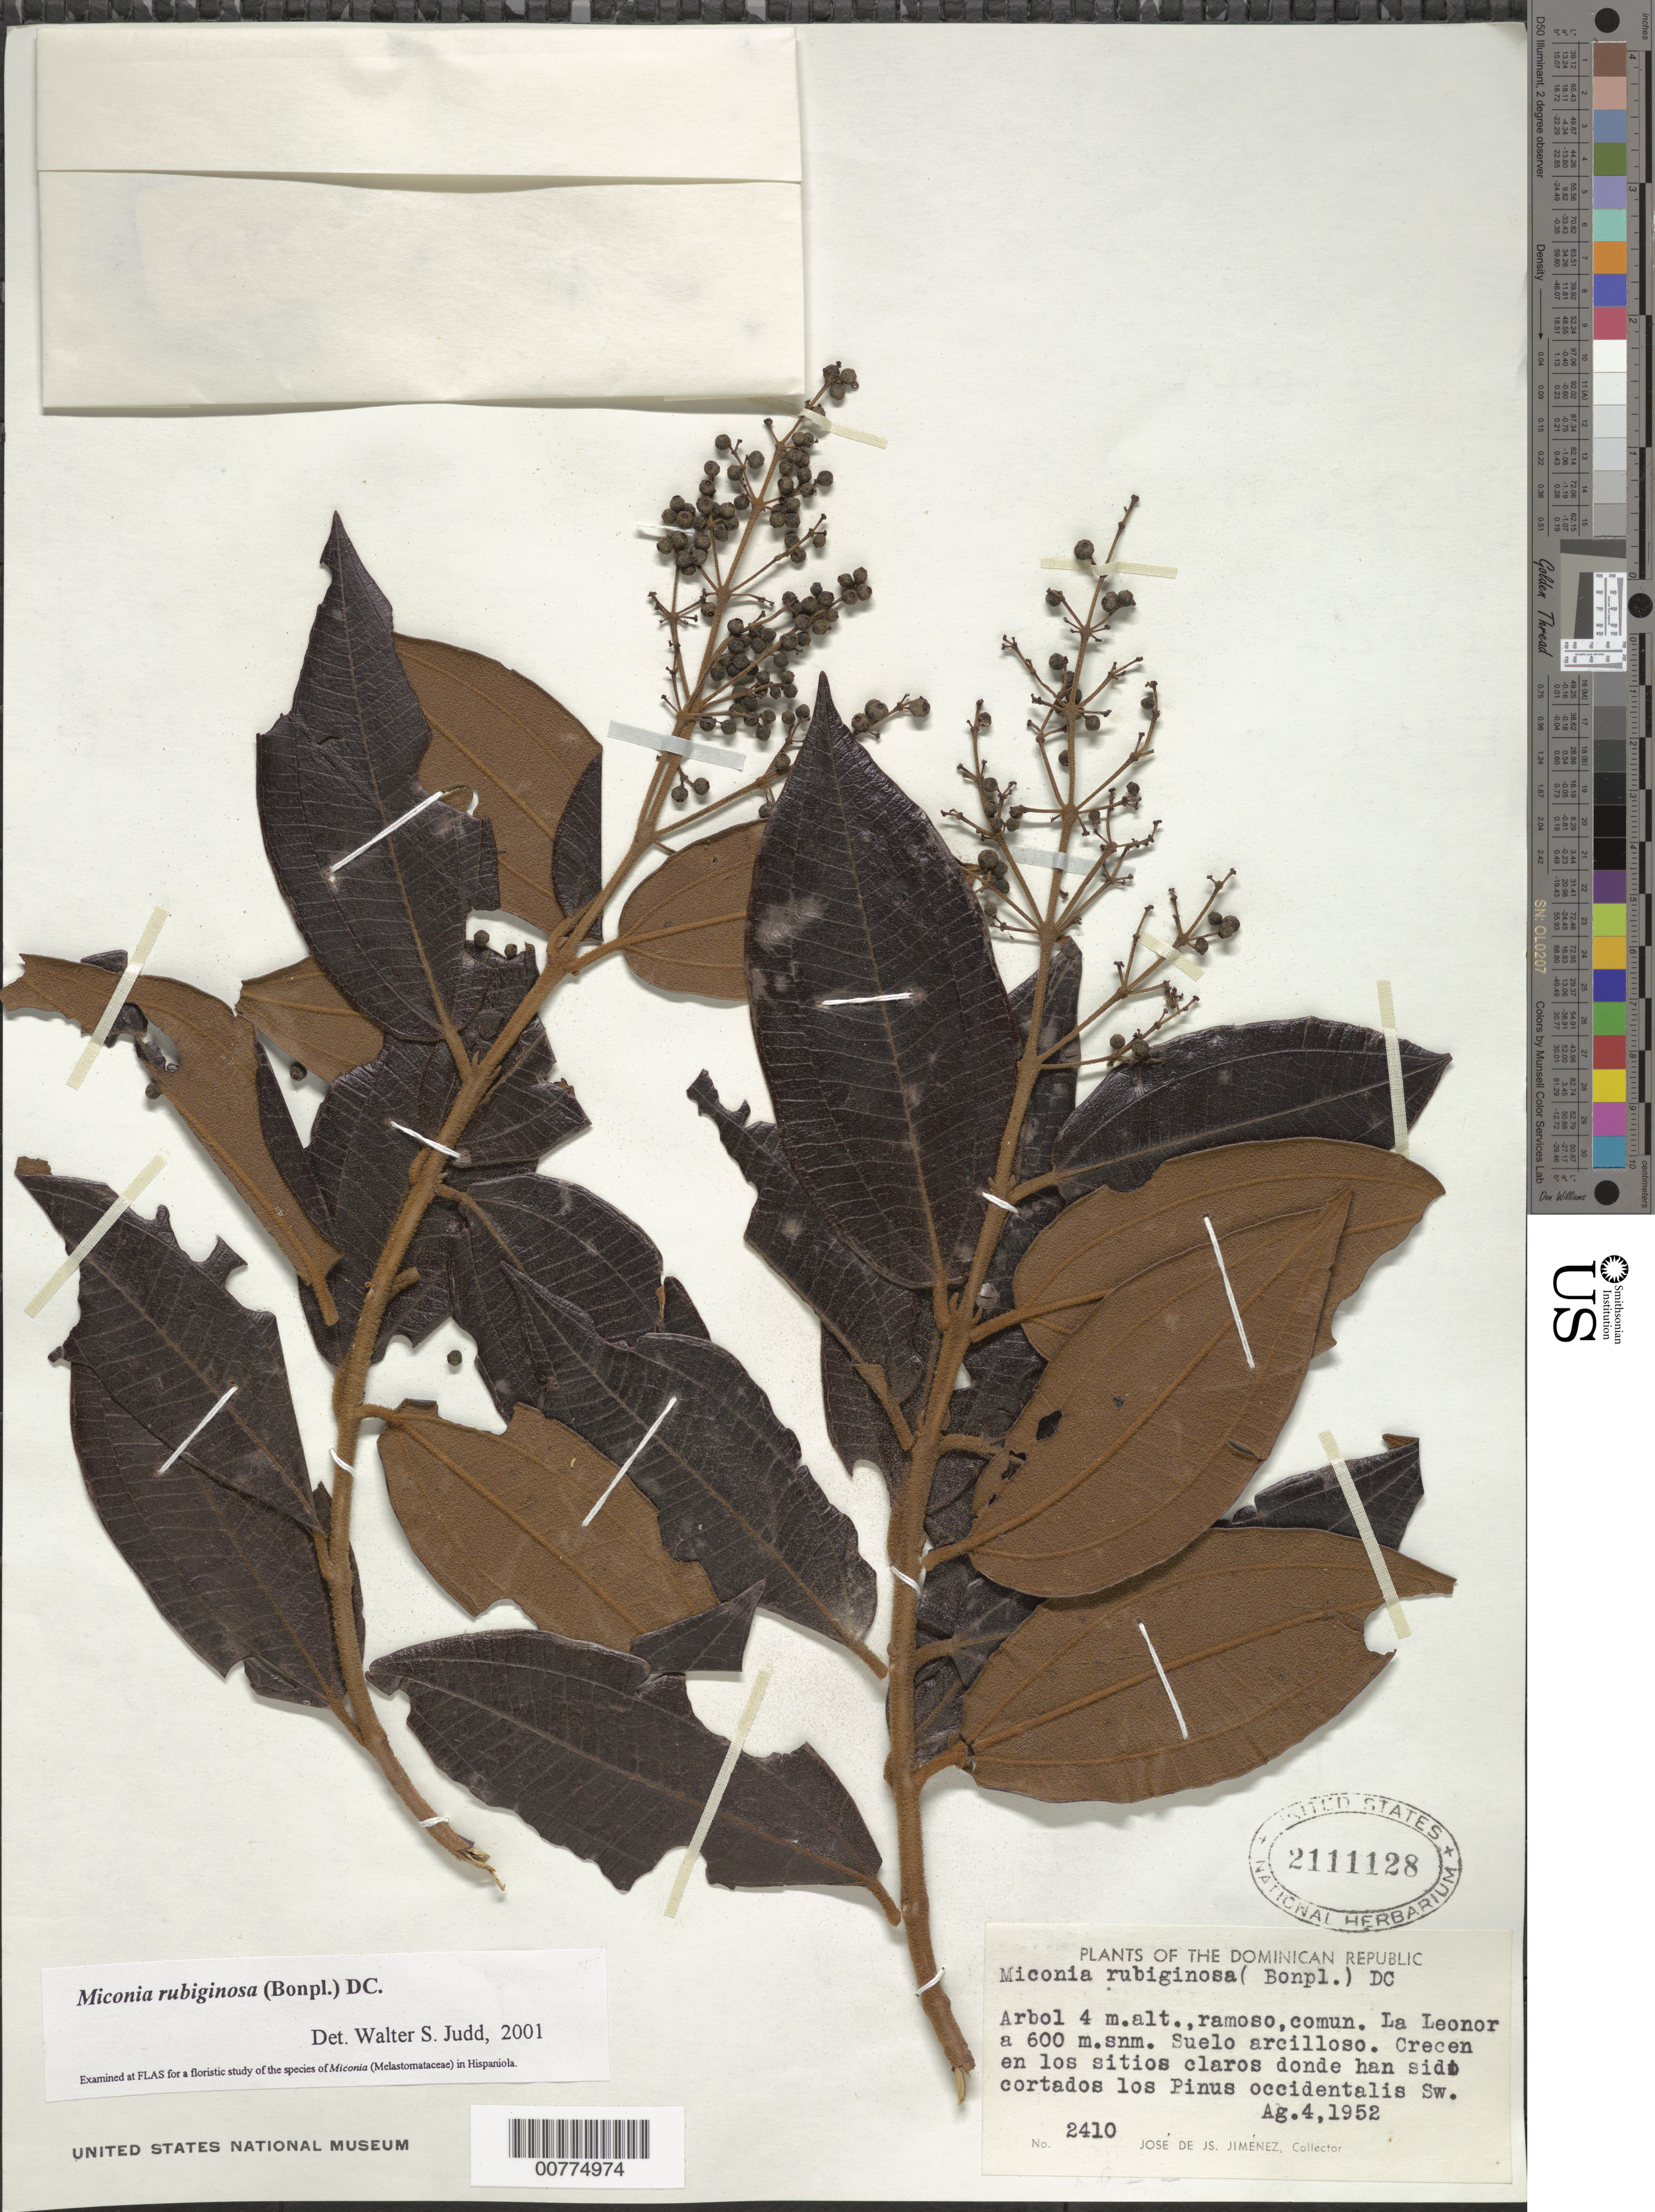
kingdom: Plantae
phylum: Tracheophyta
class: Magnoliopsida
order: Myrtales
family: Melastomataceae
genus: Miconia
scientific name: Miconia rubiginosa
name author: (Bonpl.) DC.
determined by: Judd, Walter S.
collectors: J. J. Jiménez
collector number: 2410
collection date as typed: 04 Aug 1952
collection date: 1952-08-04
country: Dominican Republic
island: Hispaniola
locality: La Leonor.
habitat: Clay soil.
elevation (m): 600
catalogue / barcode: US 2111128